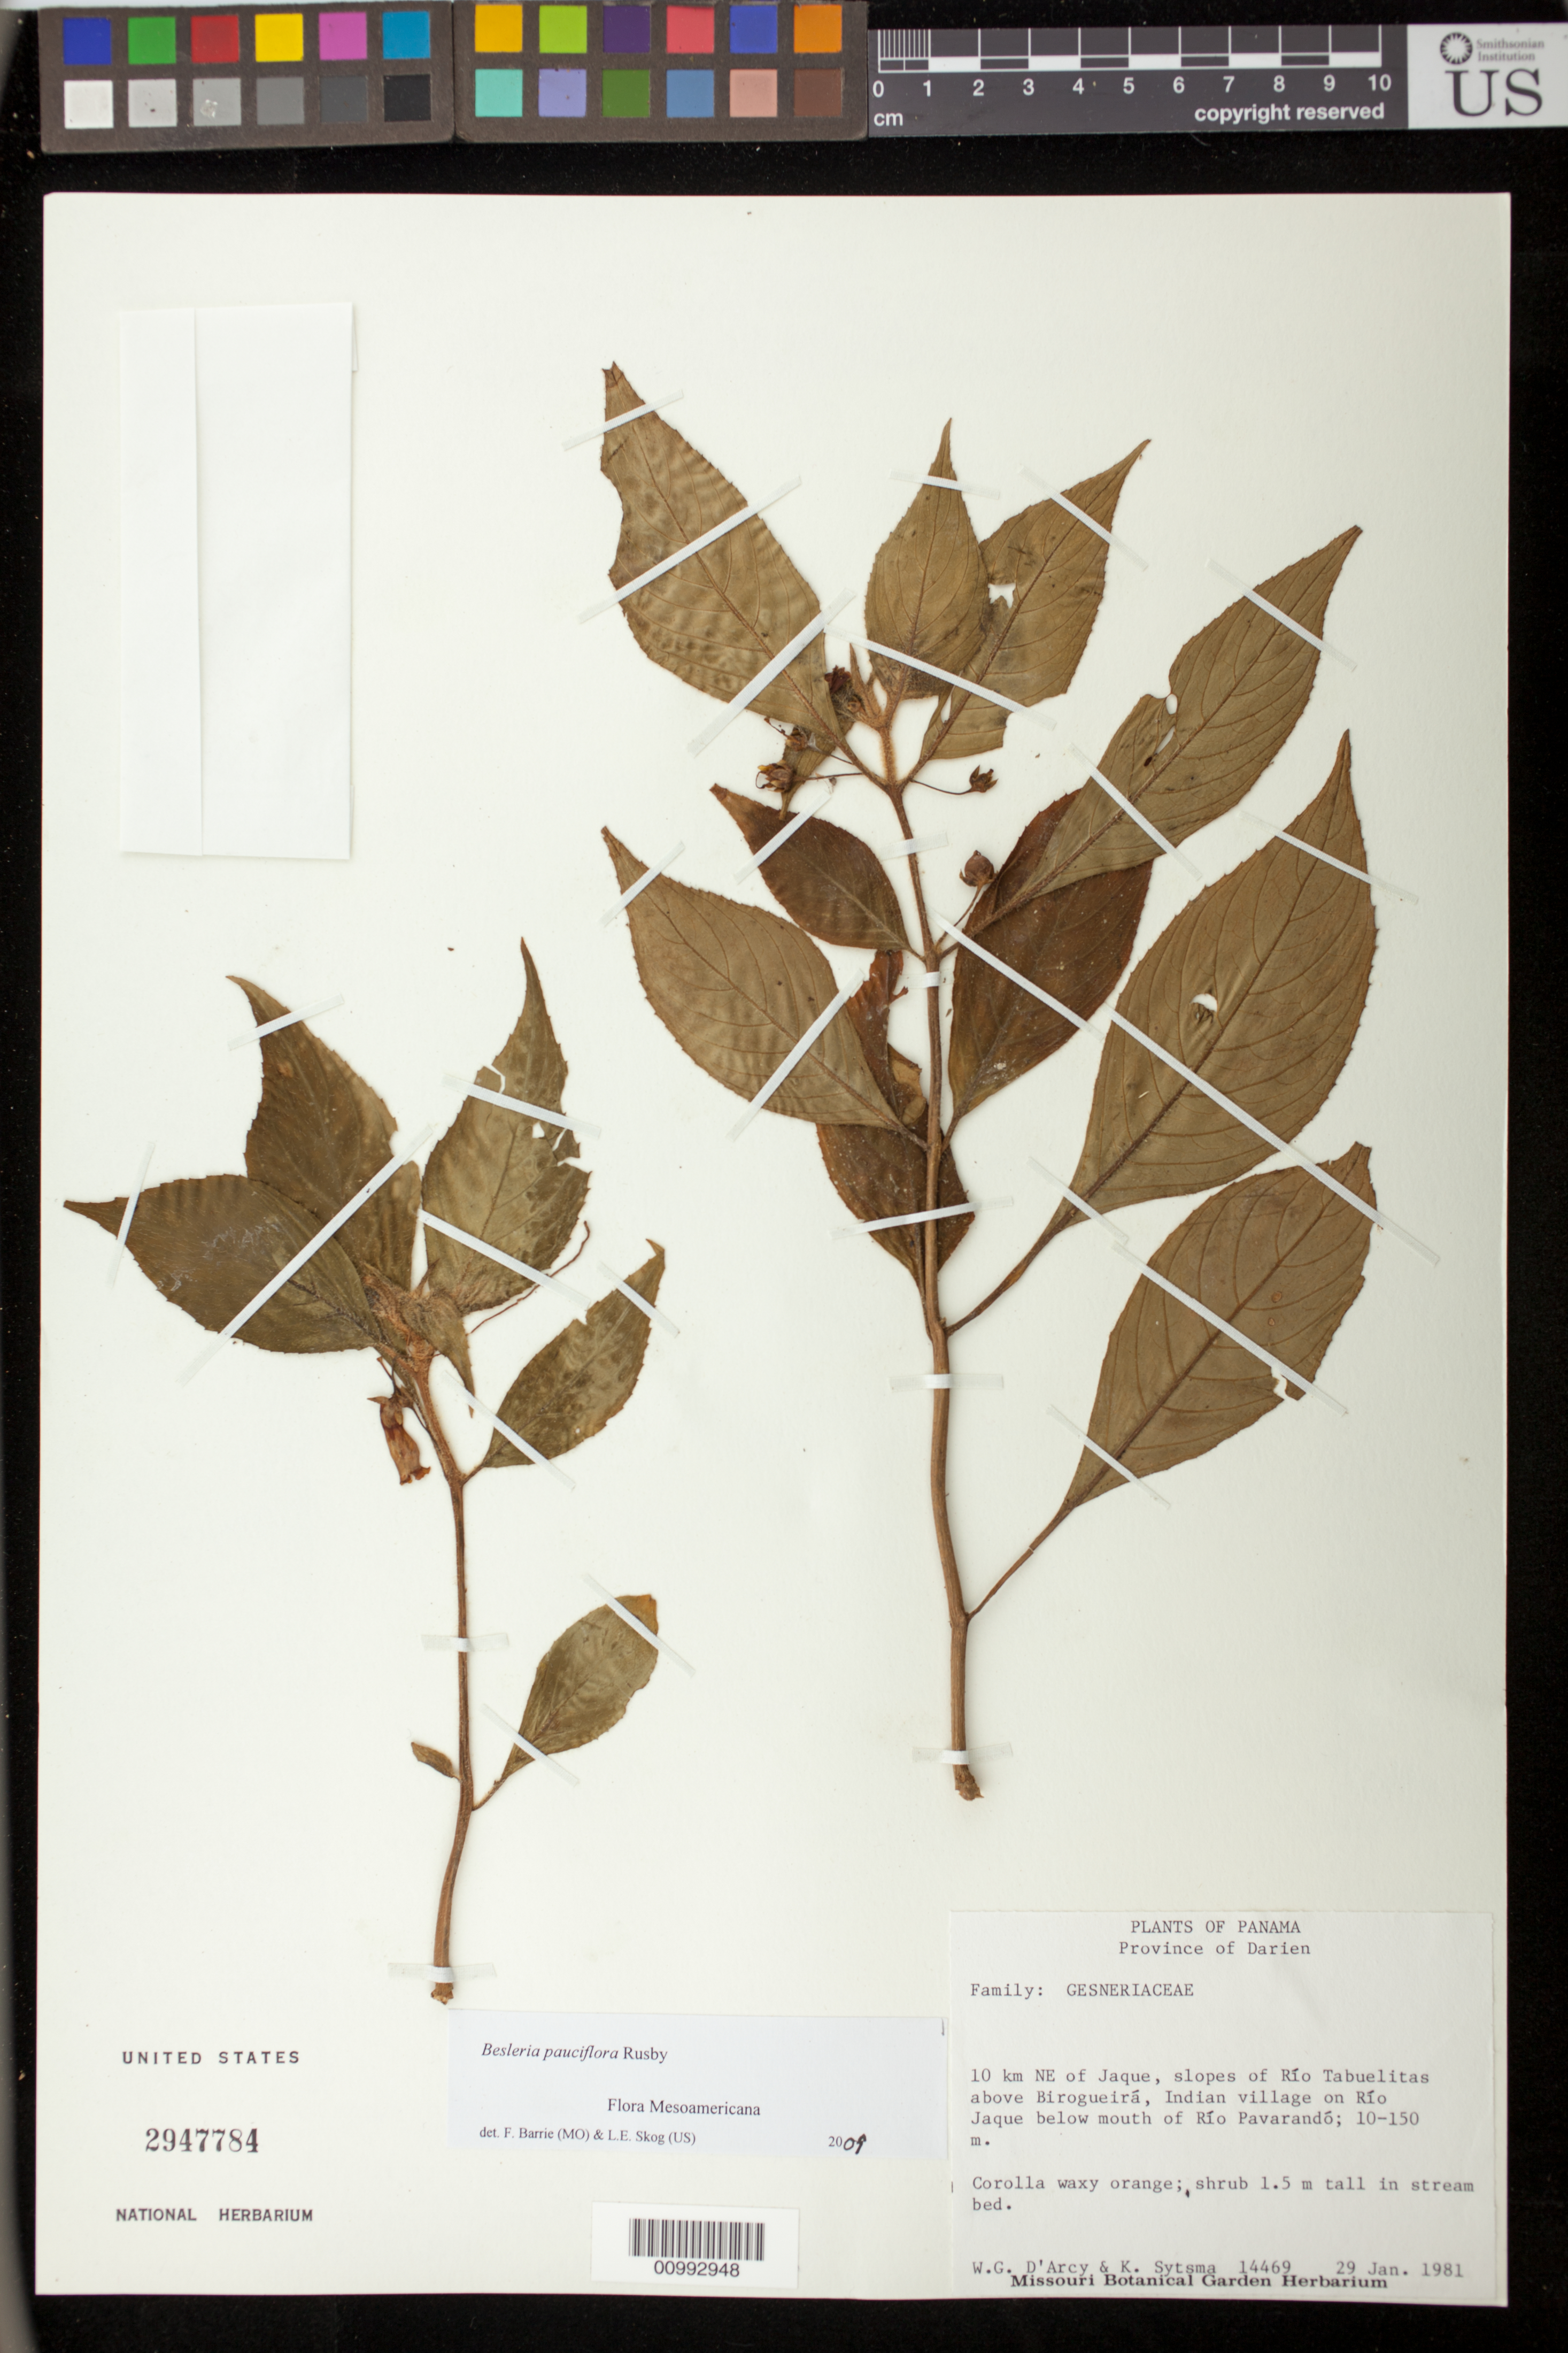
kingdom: Plantae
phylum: Tracheophyta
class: Magnoliopsida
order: Lamiales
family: Gesneriaceae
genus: Besleria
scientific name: Besleria pauciflora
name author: Rusby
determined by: Skog, Laurence E.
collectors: W. G. D'Arcy & K. J. Sytsma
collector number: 14469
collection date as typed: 29 Jan 1981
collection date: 1981-01-29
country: Panama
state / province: Darién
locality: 10 km NE of Jaque, slopes of Río Tabuelitas above Birogueirá, Indian village on Río Jaque below mouth of Río Pavarandó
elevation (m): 10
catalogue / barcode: US 2947784